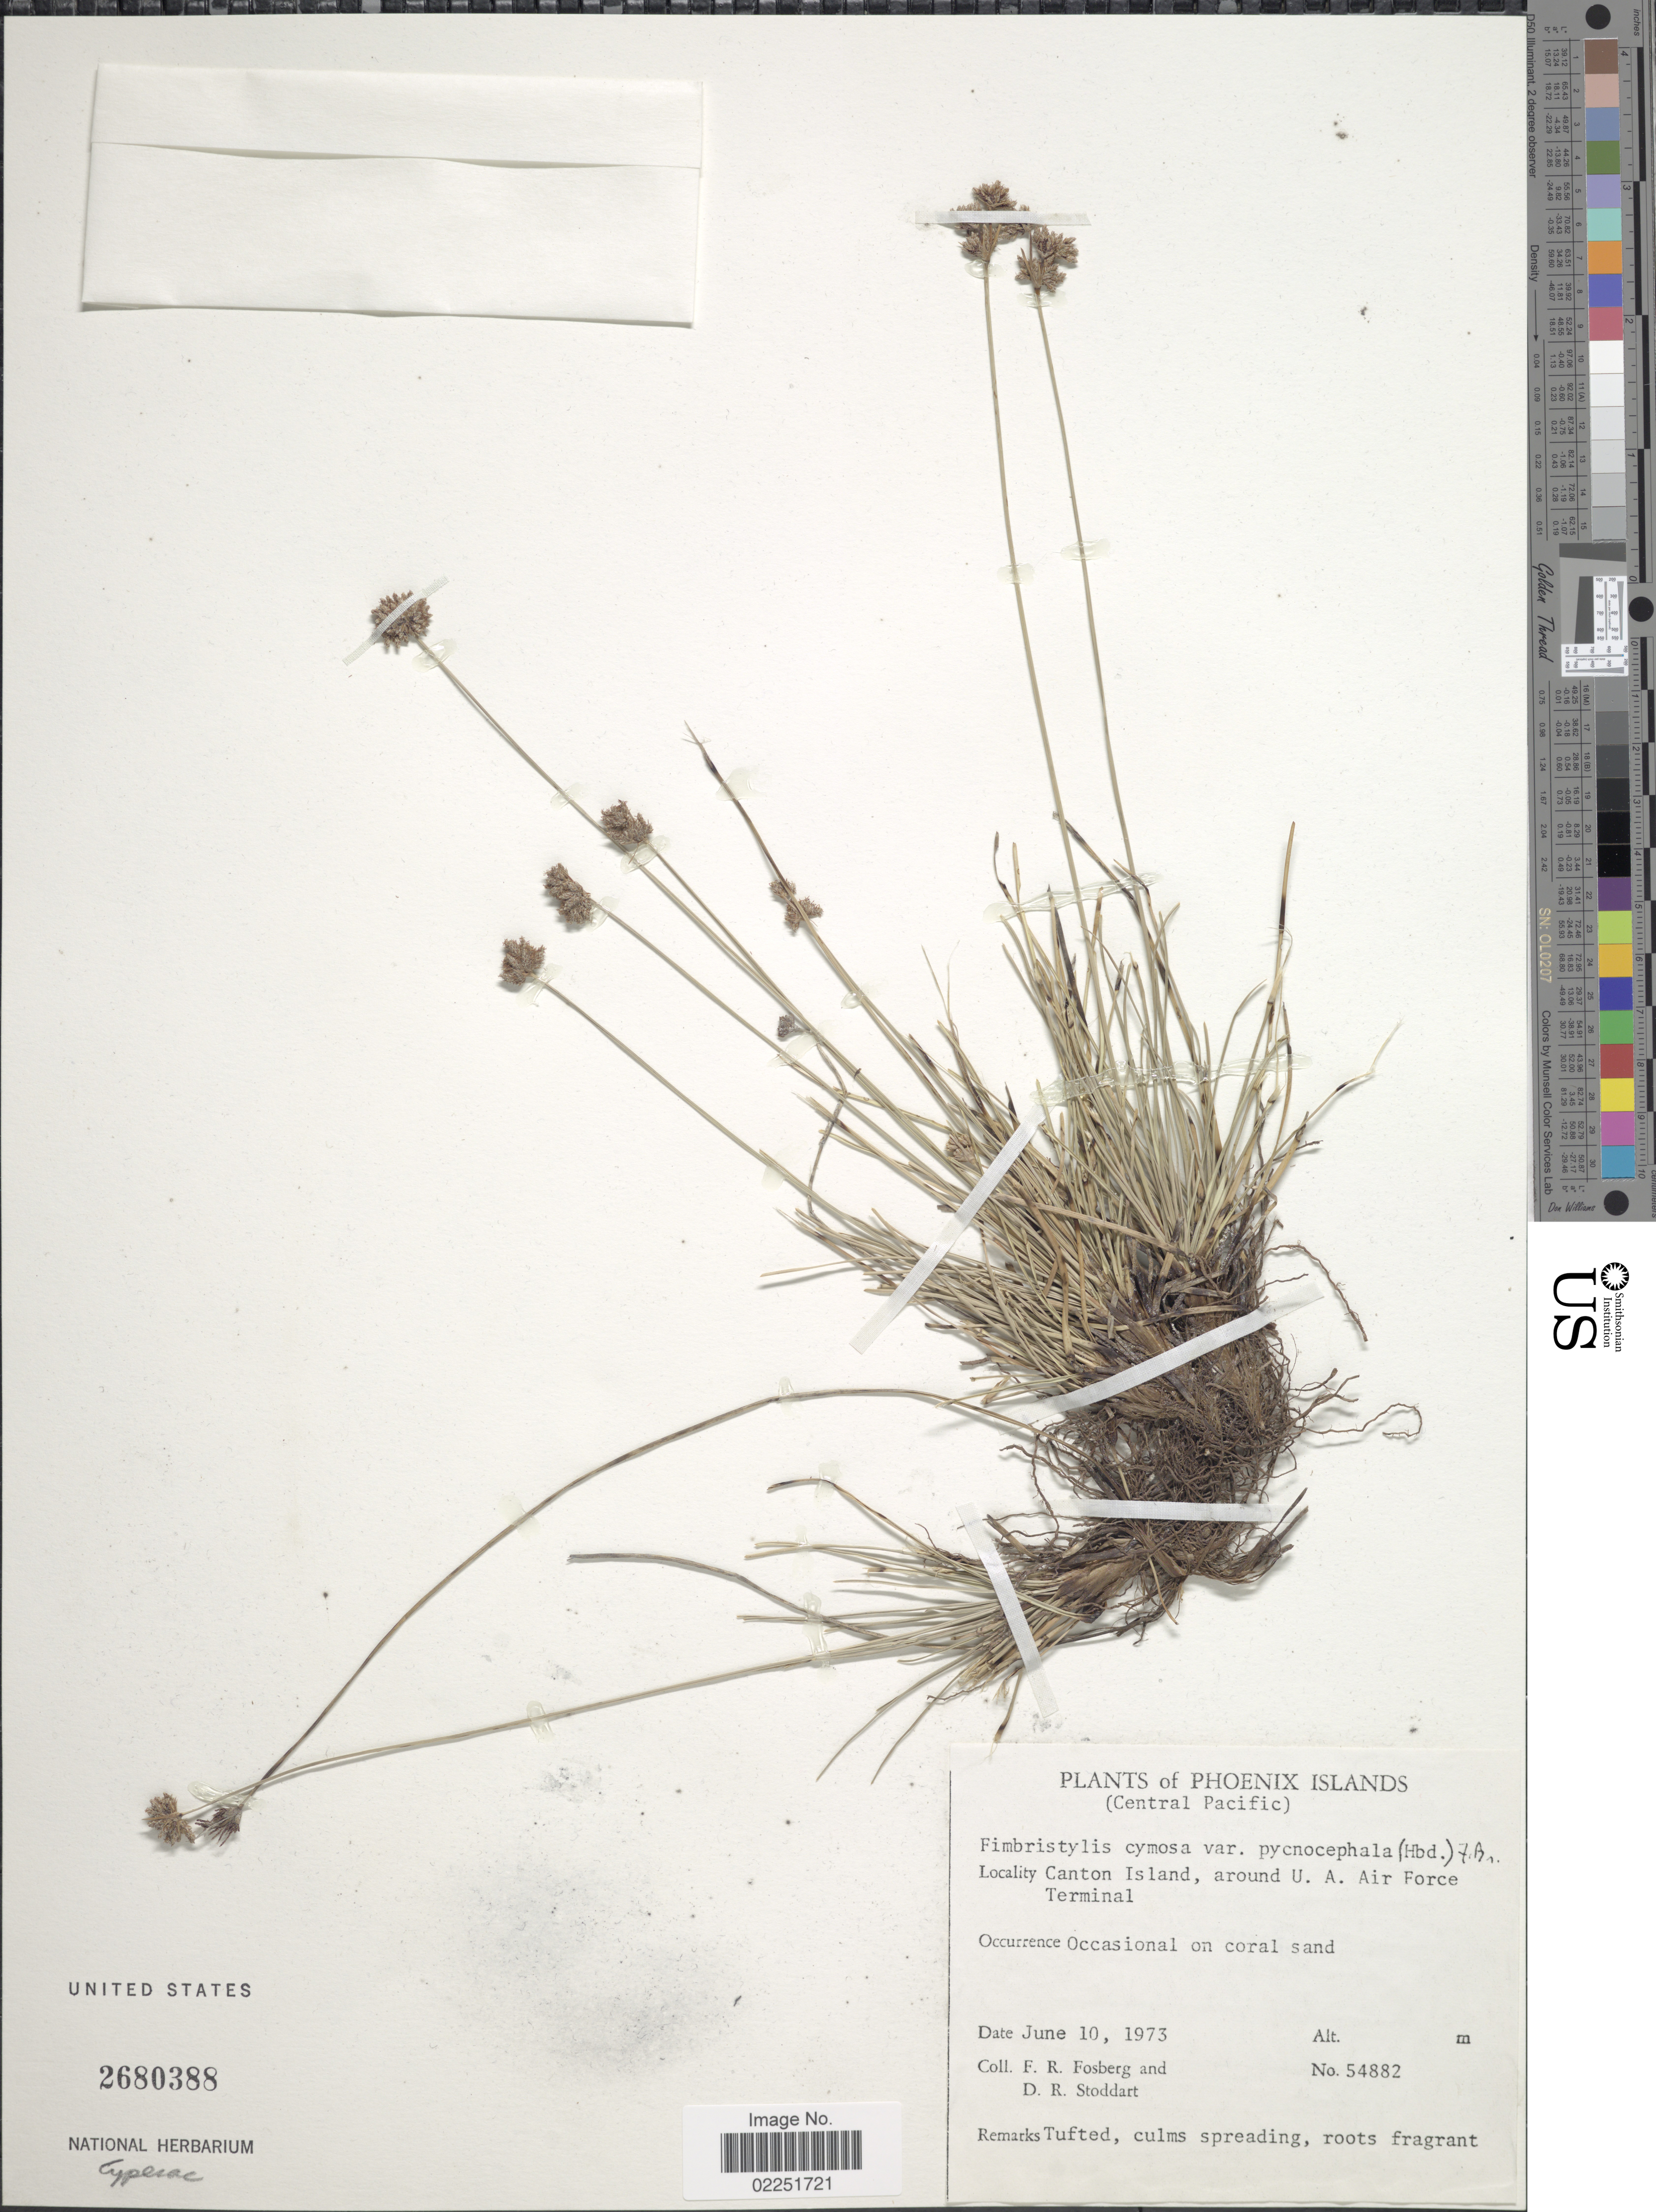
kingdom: Plantae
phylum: Tracheophyta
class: Liliopsida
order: Poales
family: Cyperaceae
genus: Fimbristylis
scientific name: Fimbristylis cymosa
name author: R. Br.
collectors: F. R. Fosberg & D. R. Stoddart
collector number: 54882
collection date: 1973-06-10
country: Kiribati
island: Kanton [Canton] Atoll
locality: Phoenix Islands (Central Pacific). Canton Island, around U.A. Air Force Terminal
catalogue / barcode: US 2680388